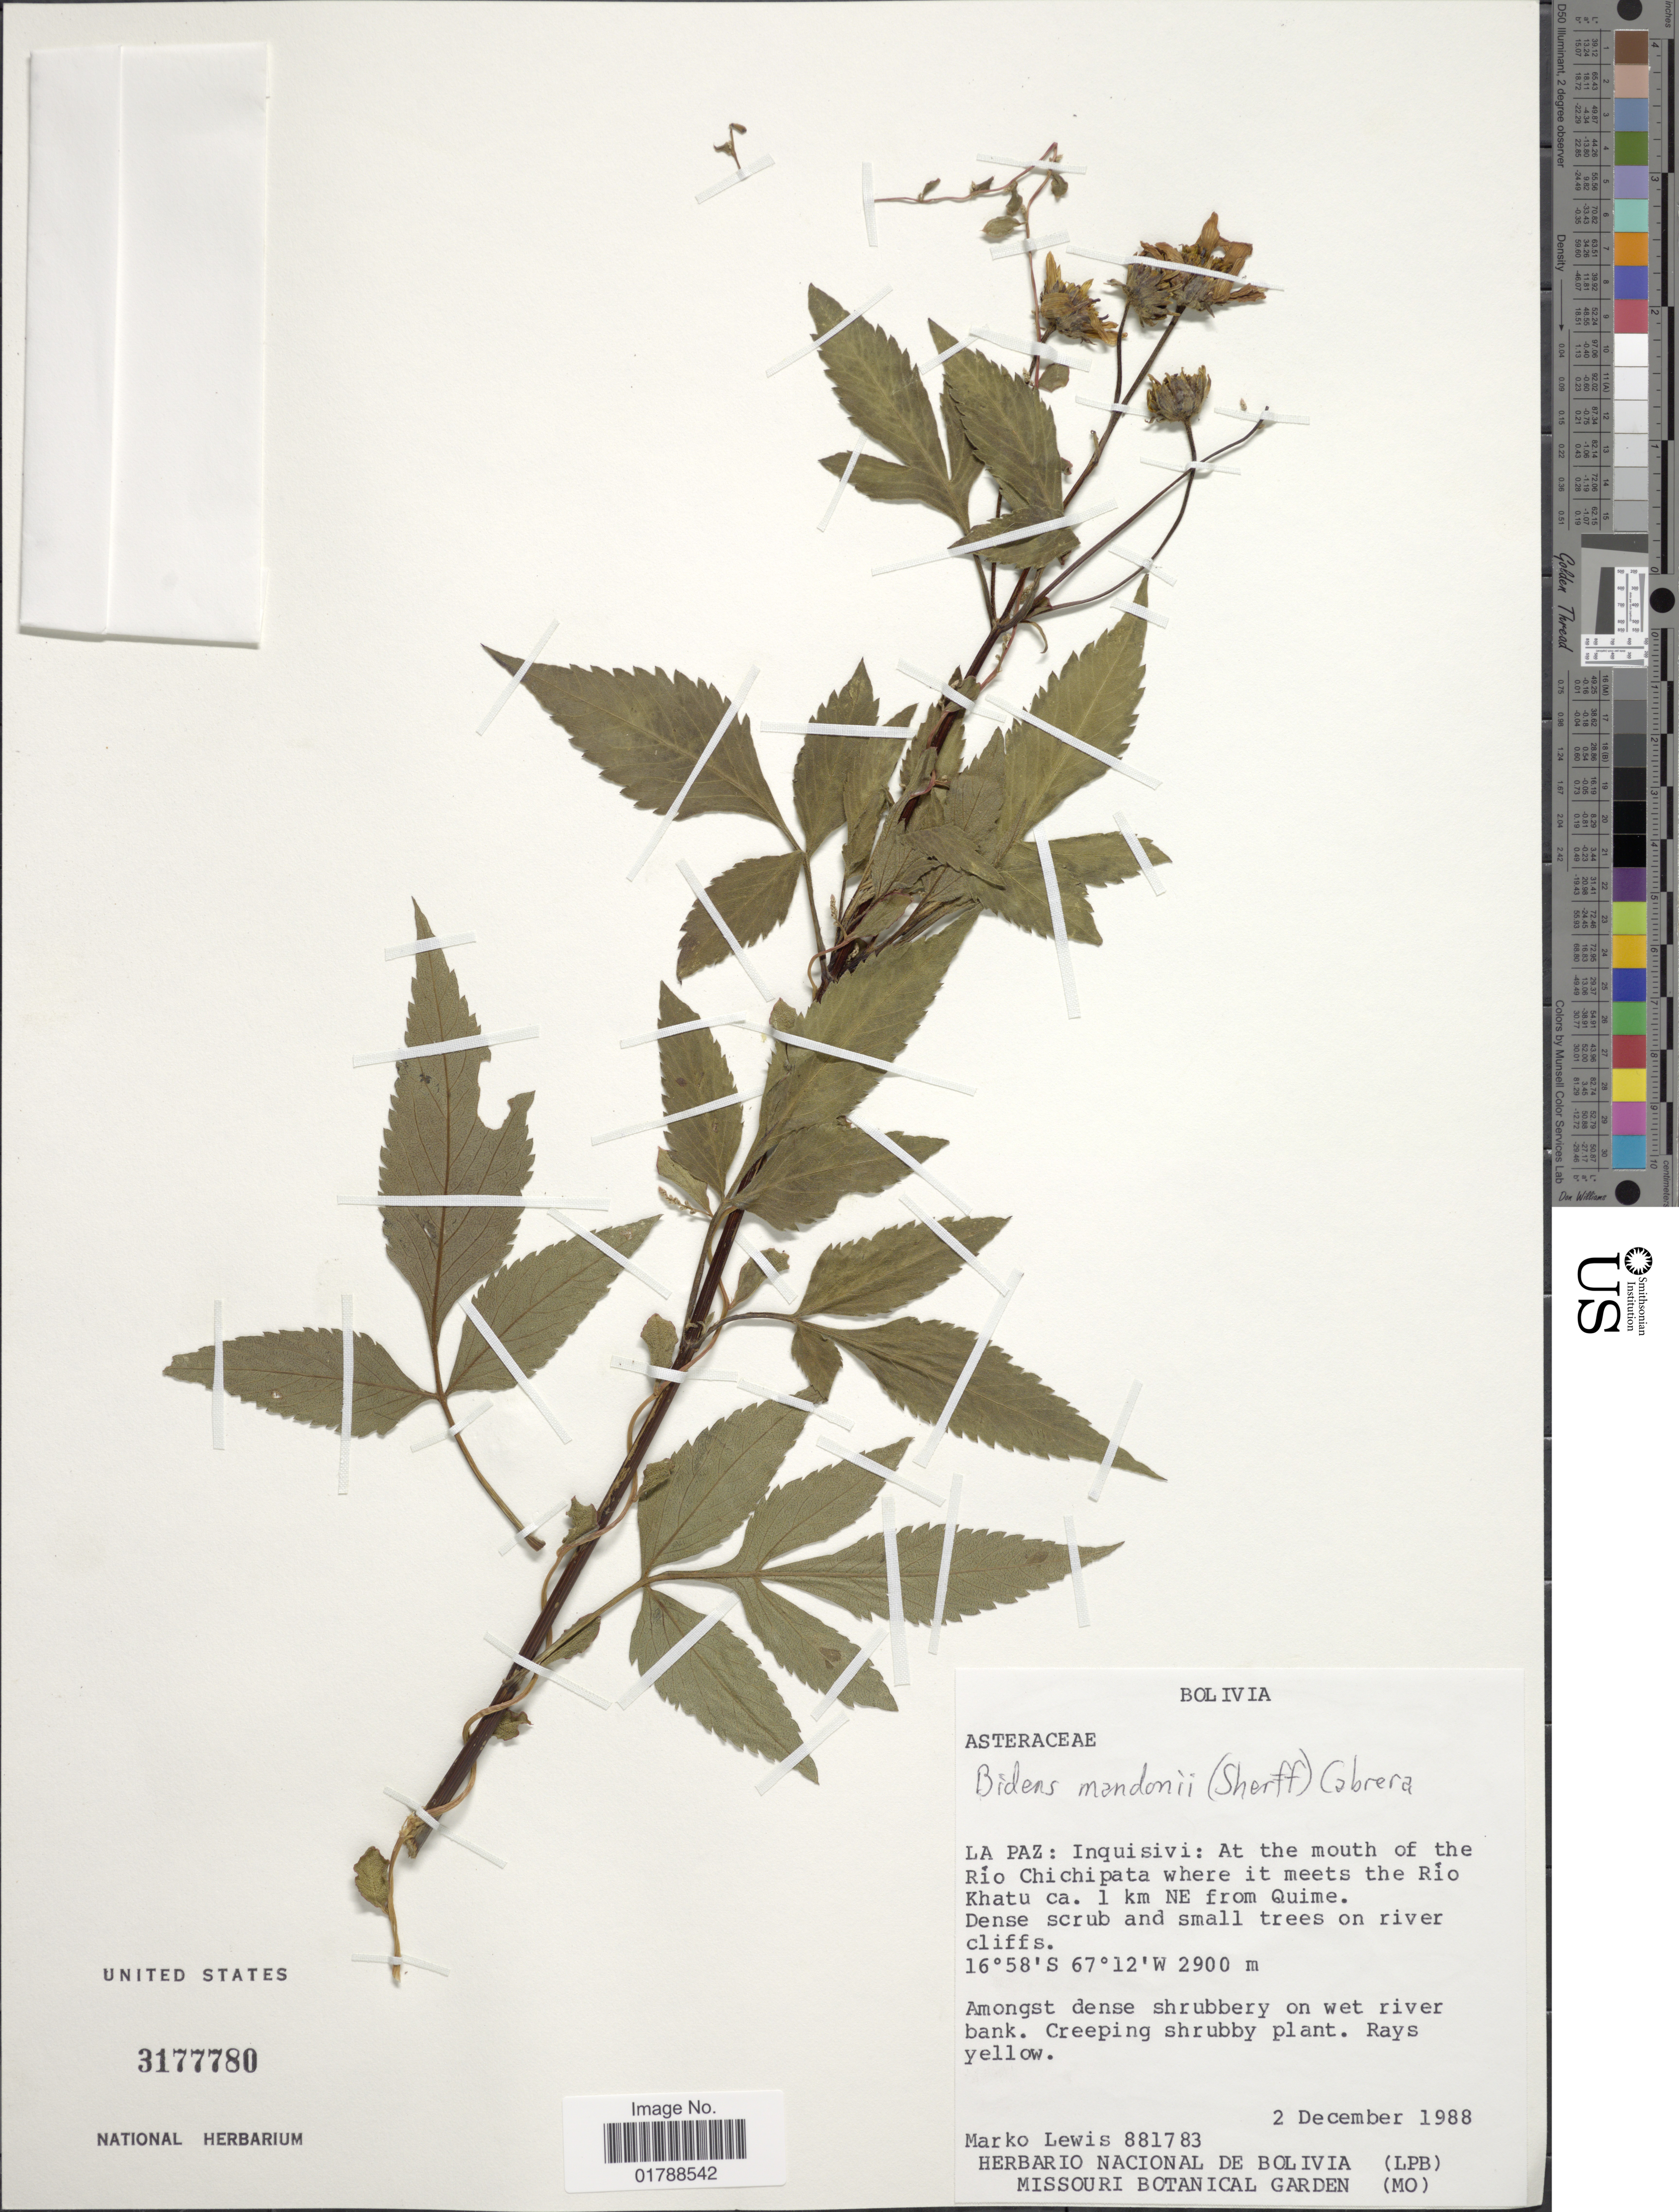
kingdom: Plantae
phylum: Tracheophyta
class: Magnoliopsida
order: Asterales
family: Asteraceae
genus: Bidens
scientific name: Bidens mandonii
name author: (Sherff) Cabrera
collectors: M. A. Lewis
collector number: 881783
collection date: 1988-12-02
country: Bolivia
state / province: La Paz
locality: Inquisivi: At the mouth of the Río Chichipata where it meets the Río Khatu ca. 1 km NE of Quime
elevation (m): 2900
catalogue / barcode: US 3177780